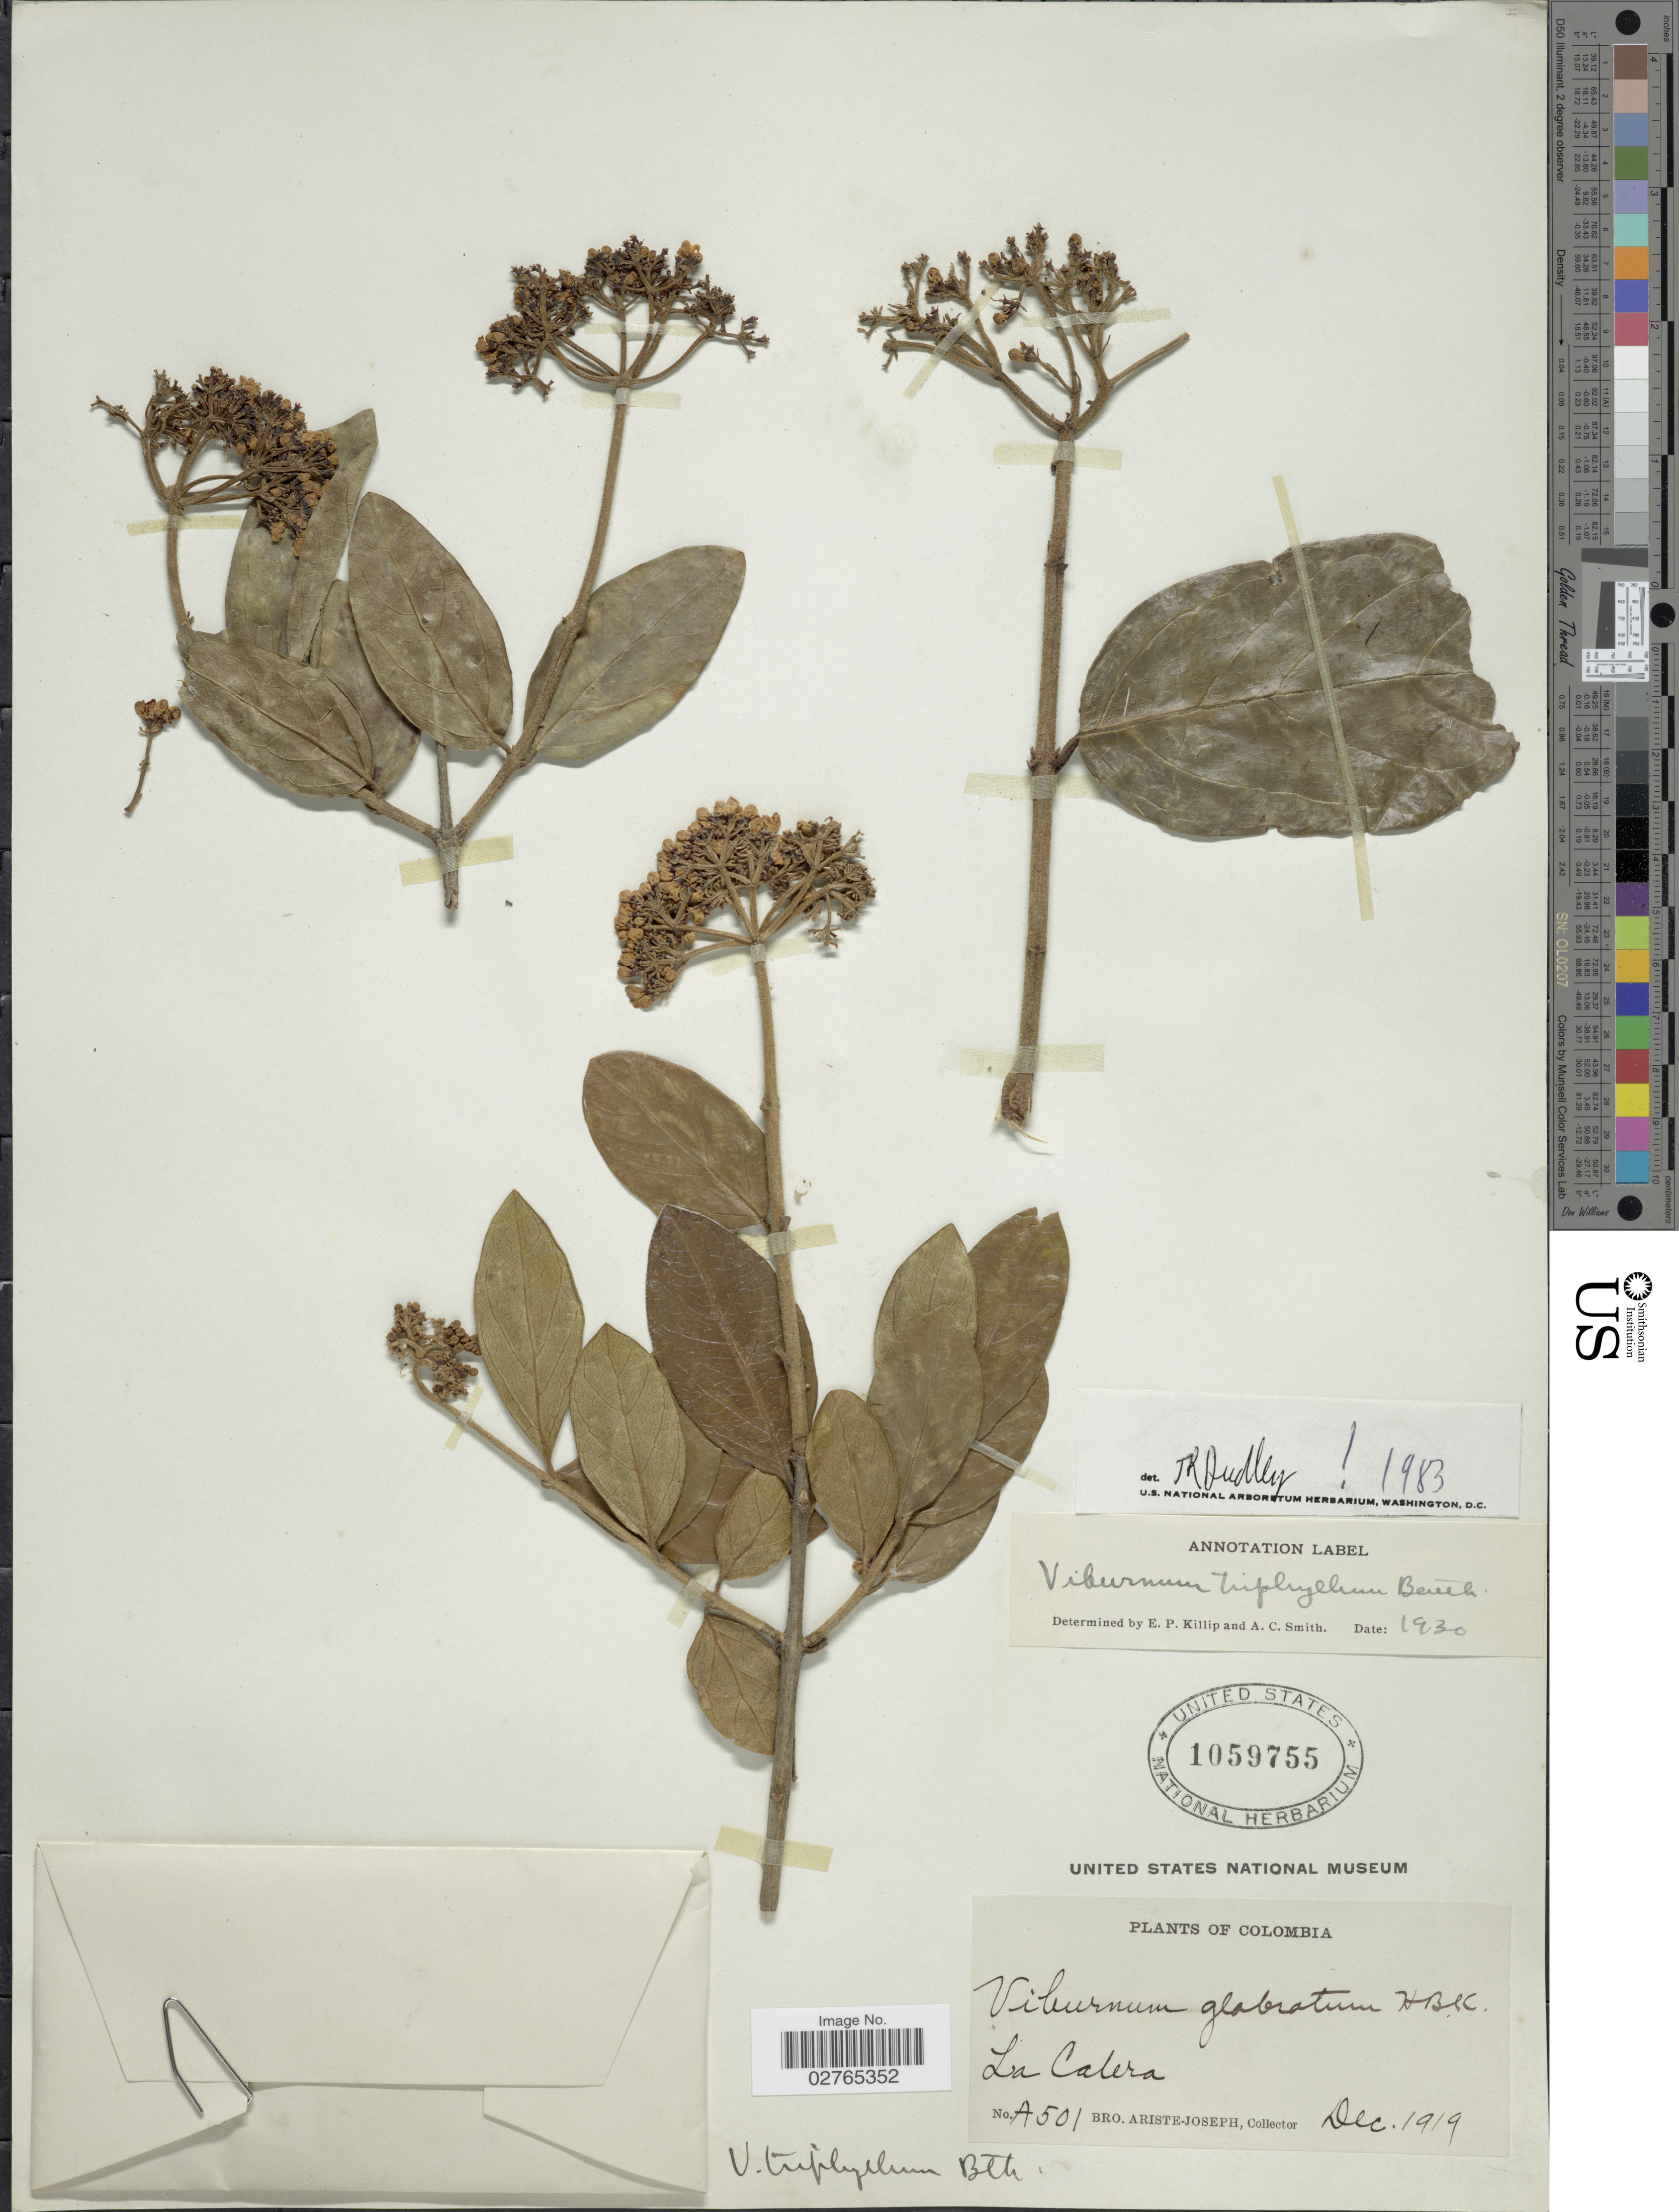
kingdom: Plantae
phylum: Tracheophyta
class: Magnoliopsida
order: Dipsacales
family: Viburnaceae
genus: Viburnum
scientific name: Viburnum triphyllum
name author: Benth.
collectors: Bro. Ariste-Joseph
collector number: A501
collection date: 1919-12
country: Colombia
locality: La Calera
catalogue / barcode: US 1059755